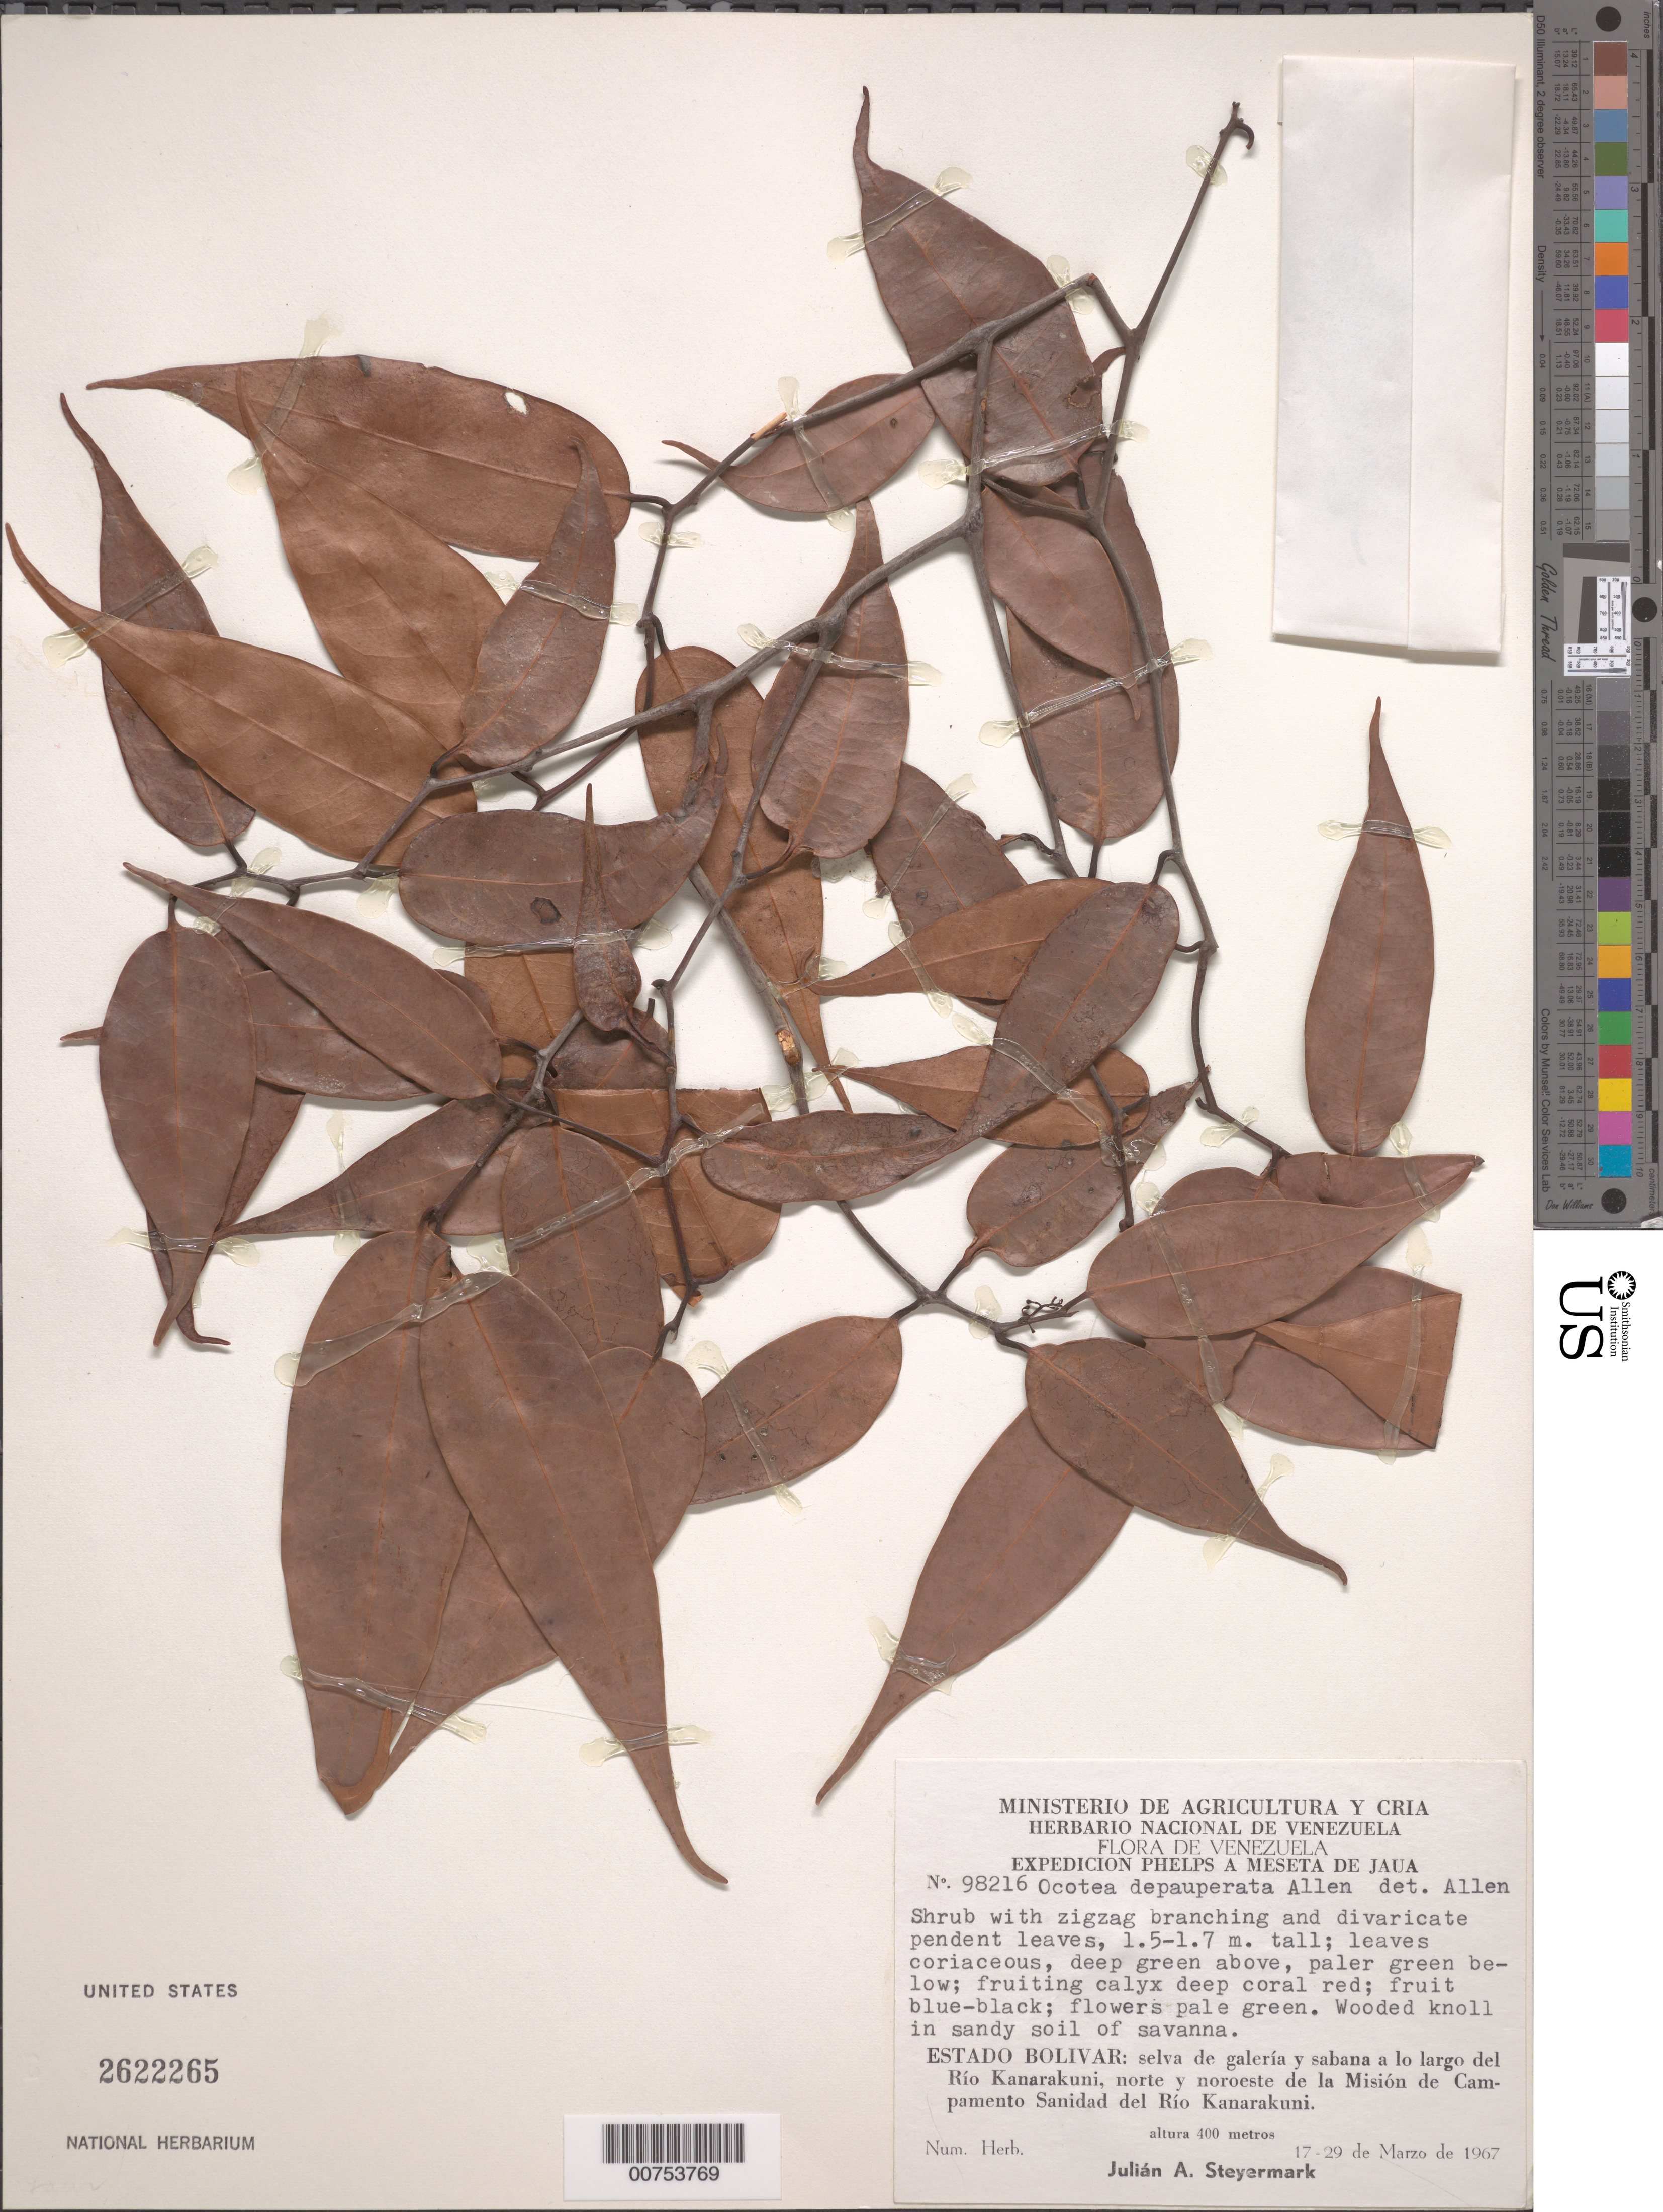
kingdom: Plantae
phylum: Tracheophyta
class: Magnoliopsida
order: Laurales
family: Lauraceae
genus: Ocotea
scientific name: Ocotea depauperata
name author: C.K. Allen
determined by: Allen, C. K.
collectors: J. Steyermark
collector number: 98216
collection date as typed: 17-Mar-67 to 29-Mar-67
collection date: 1967-03-17/1967-03-29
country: Venezuela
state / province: Bolívar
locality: Río Kanarakuni, N and NW of Mision de Campamento Sanidad del Río Kanarakuni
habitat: Sandy soil in wooded knoll of savanna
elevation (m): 400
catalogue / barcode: US 2622265